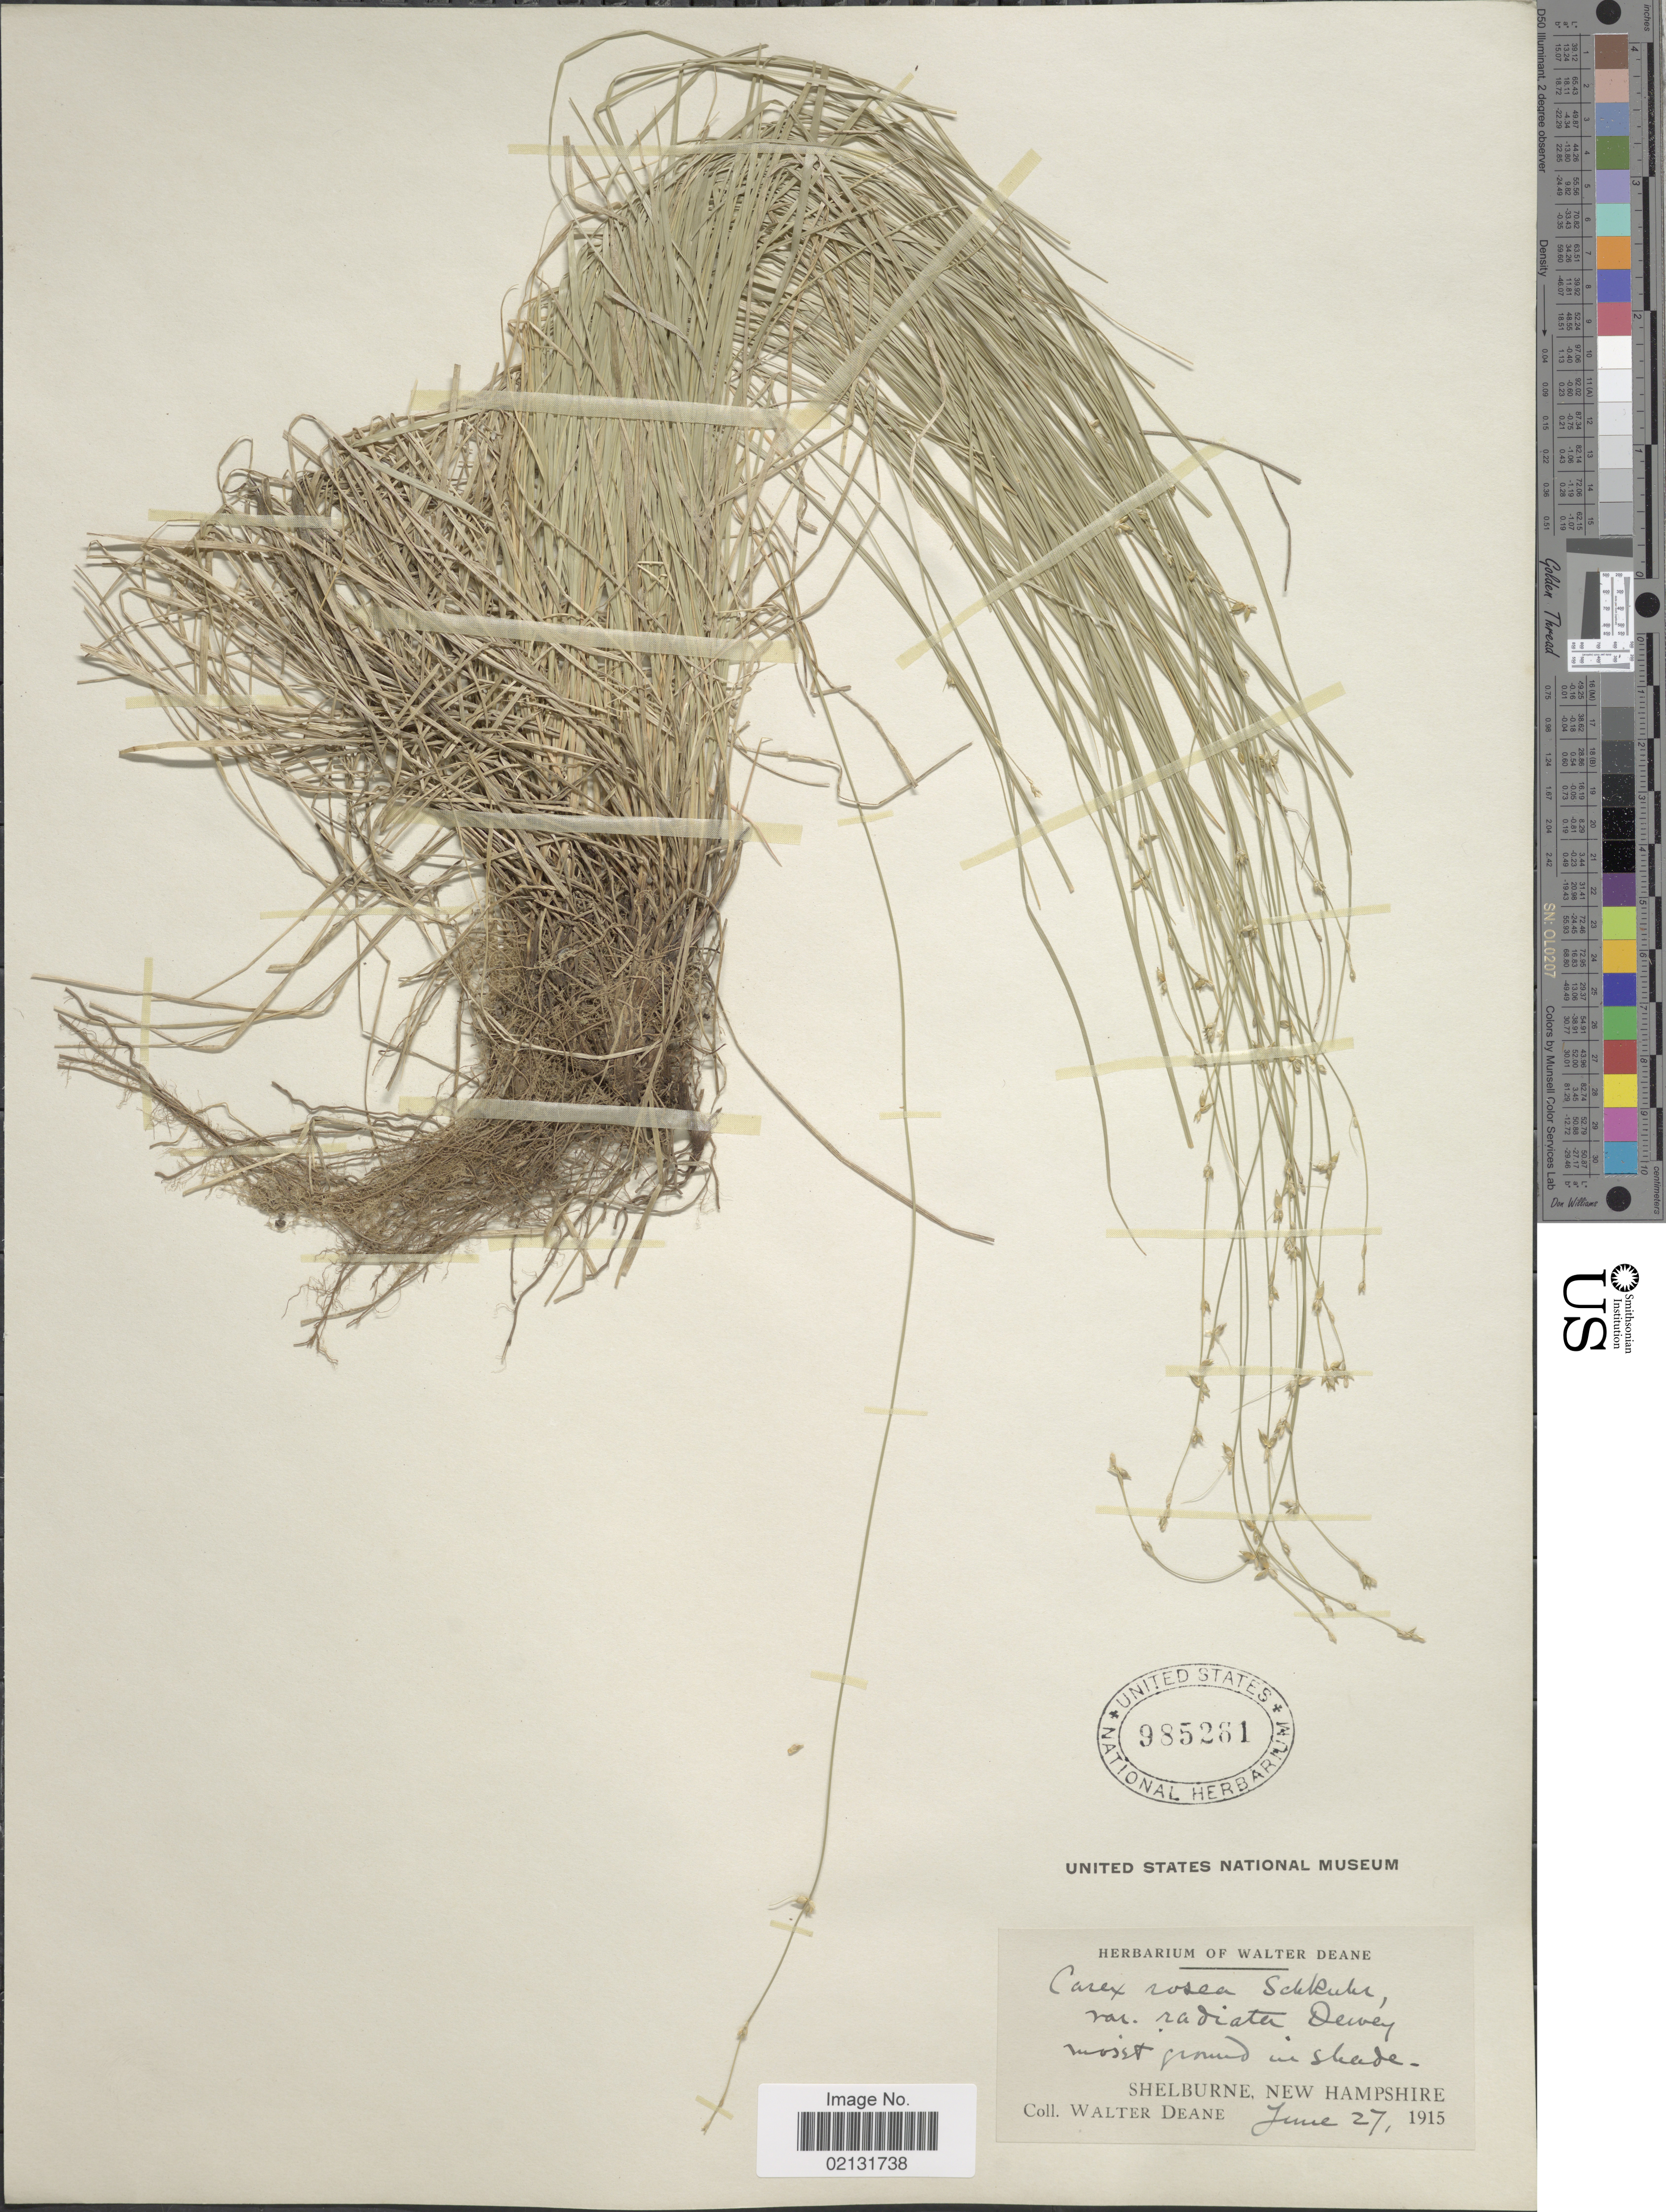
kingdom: Plantae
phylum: Tracheophyta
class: Liliopsida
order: Poales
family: Cyperaceae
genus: Carex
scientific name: Carex rosea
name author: Willd.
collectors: W. Deane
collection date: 1915-06-27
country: United States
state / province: New Hampshire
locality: Moist ground in shade, Shelburne.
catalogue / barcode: US 985261